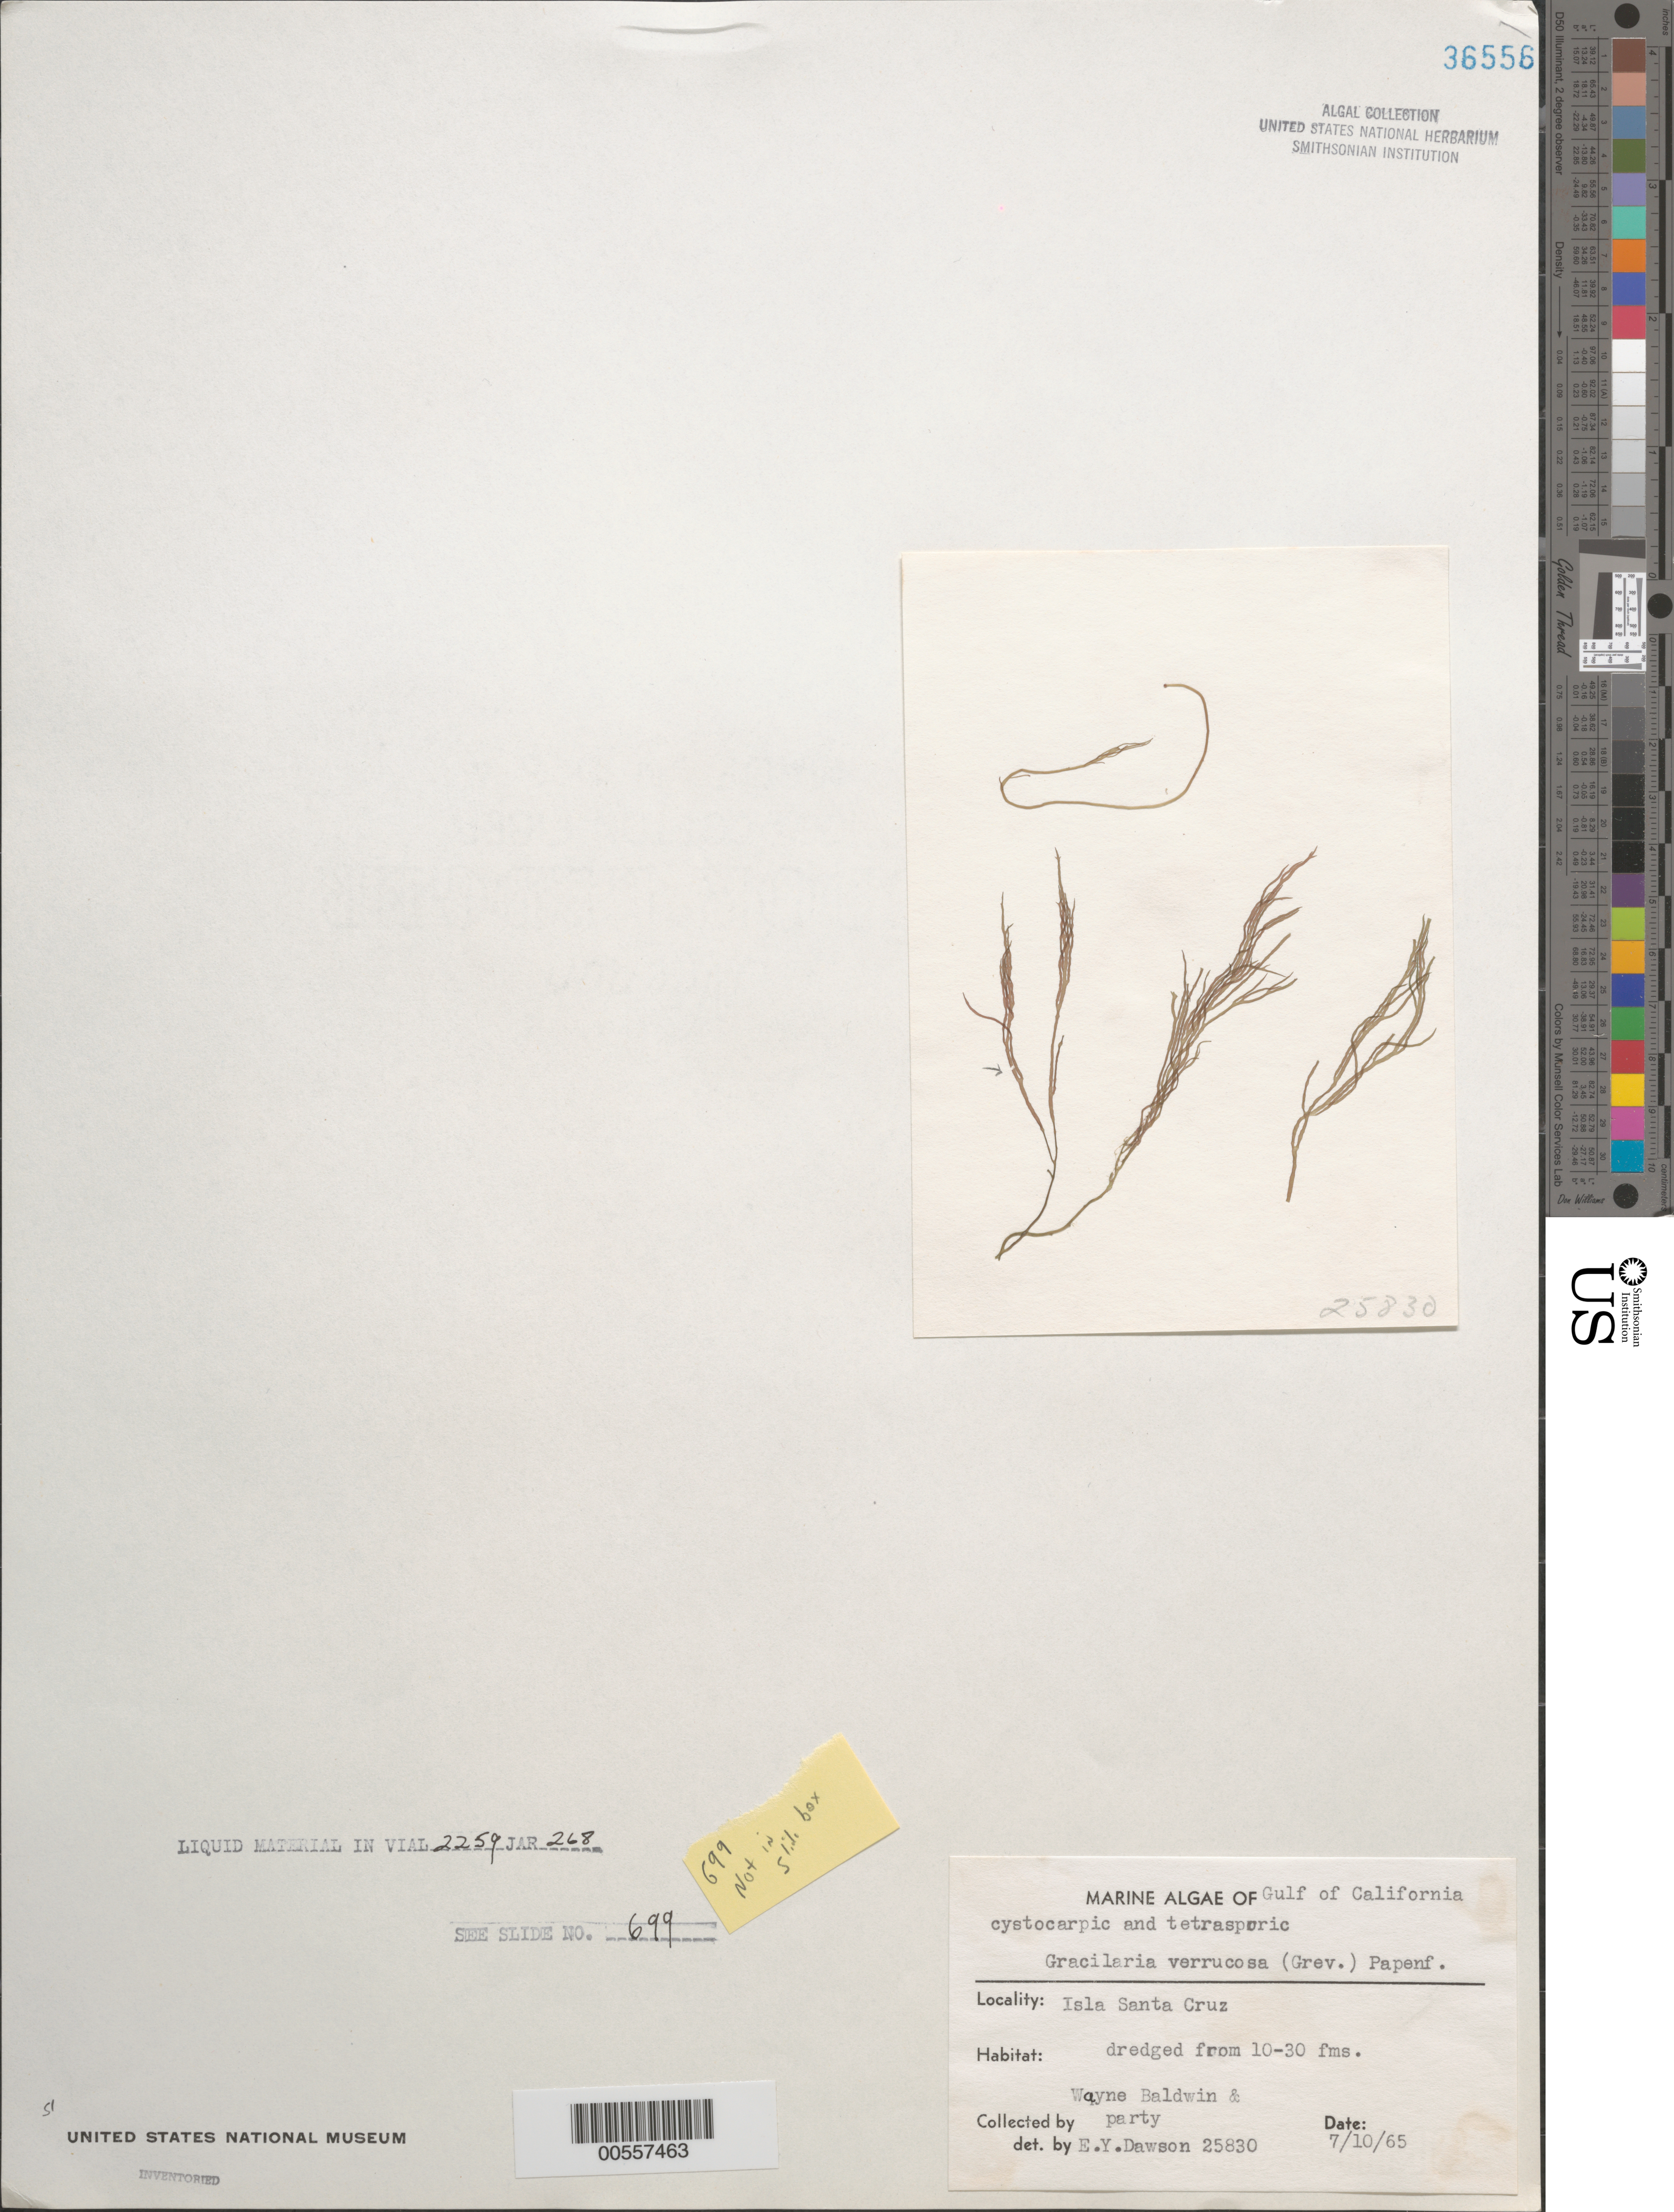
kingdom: Plantae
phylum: Rhodophyta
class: Florideophyceae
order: Gracilariales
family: Gracilariaceae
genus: Gracilariopsis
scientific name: Gracilariopsis longissima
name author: (S.G. Gmel.) Steentoft et al.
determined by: Algae name updating Project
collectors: W. Baldwin & et al.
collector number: EYD 25830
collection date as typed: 10 Jul 1965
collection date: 1965-07-10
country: Mexico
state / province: Baja California Sur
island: Isla Santa Cruz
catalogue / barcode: US 36556